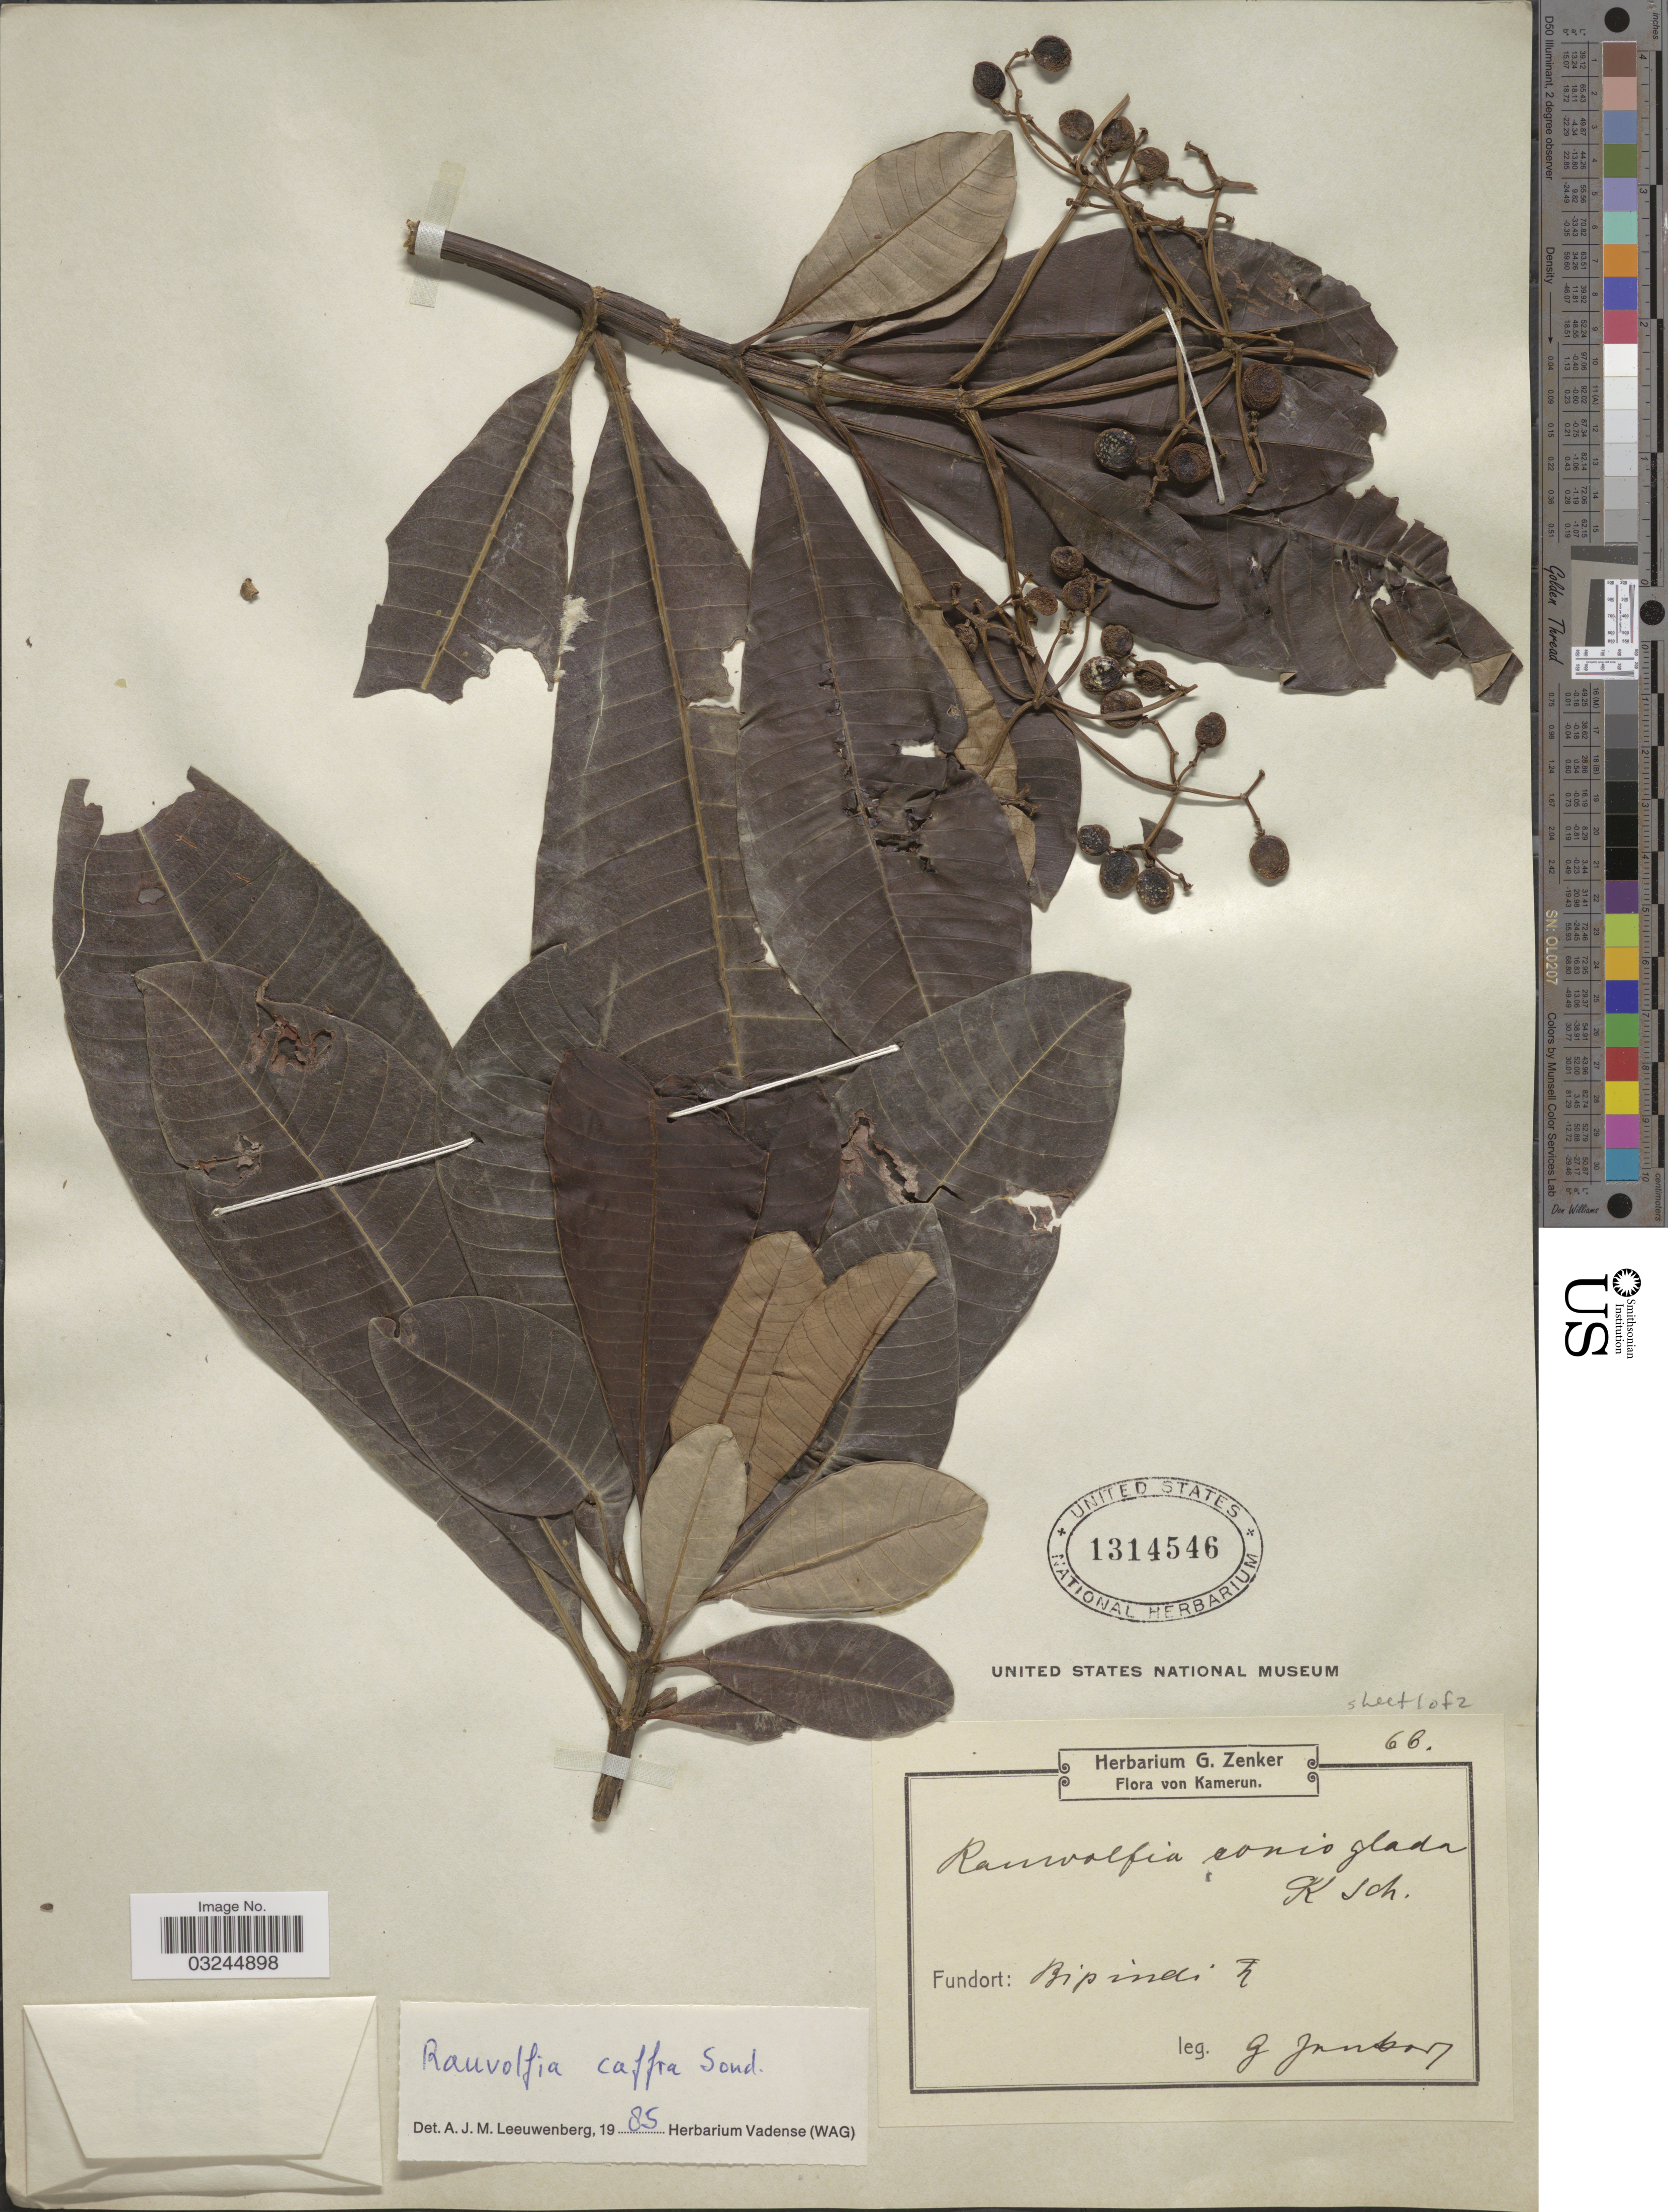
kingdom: Plantae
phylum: Tracheophyta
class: Magnoliopsida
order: Gentianales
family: Apocynaceae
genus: Rauvolfia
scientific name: Rauvolfia caffra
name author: Sond.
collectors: G. A. Zenker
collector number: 66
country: Cameroon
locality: Bipindi.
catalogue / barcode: US 1314546